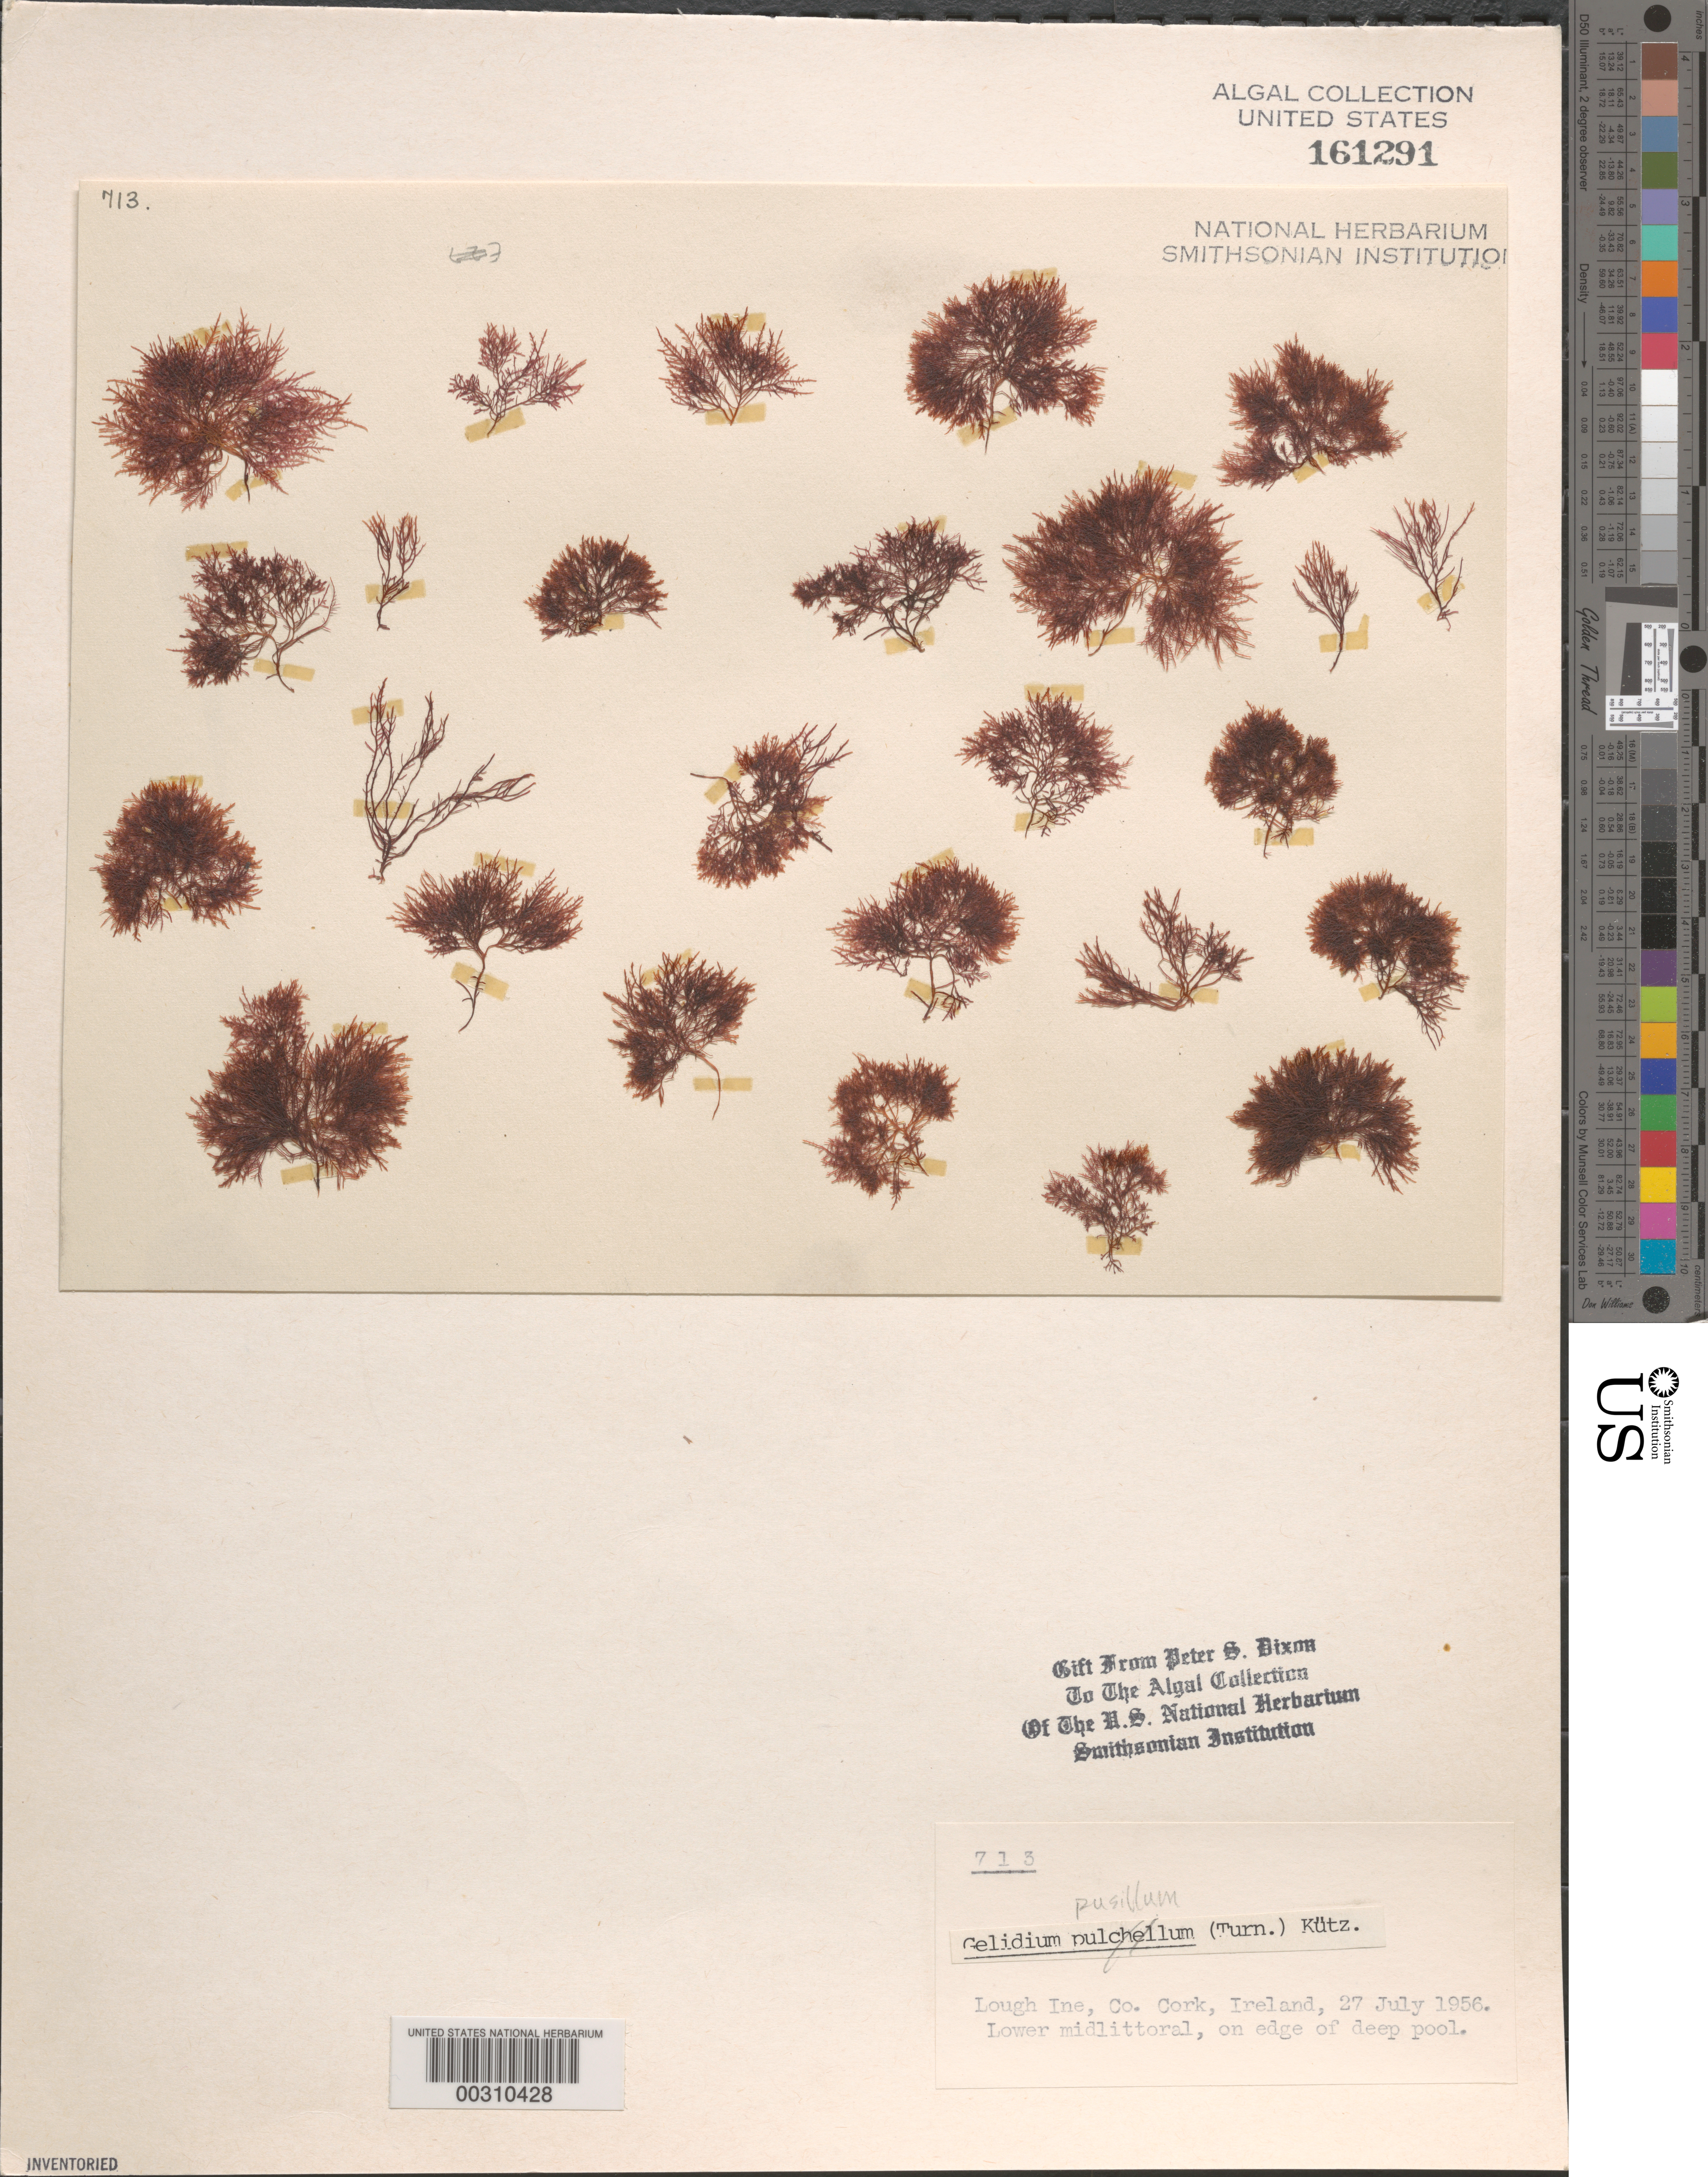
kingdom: Plantae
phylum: Rhodophyta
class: Florideophyceae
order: Gelidiales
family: Gelidiaceae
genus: Gelidium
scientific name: Gelidium pusillum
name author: (Stackh.) Le Jol.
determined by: Dixon, P. S.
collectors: P. S. Dixon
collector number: PSD 713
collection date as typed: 27 Jul 1956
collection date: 1956-07-27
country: Ireland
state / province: Munster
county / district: Cork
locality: Lough Ine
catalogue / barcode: US 161291